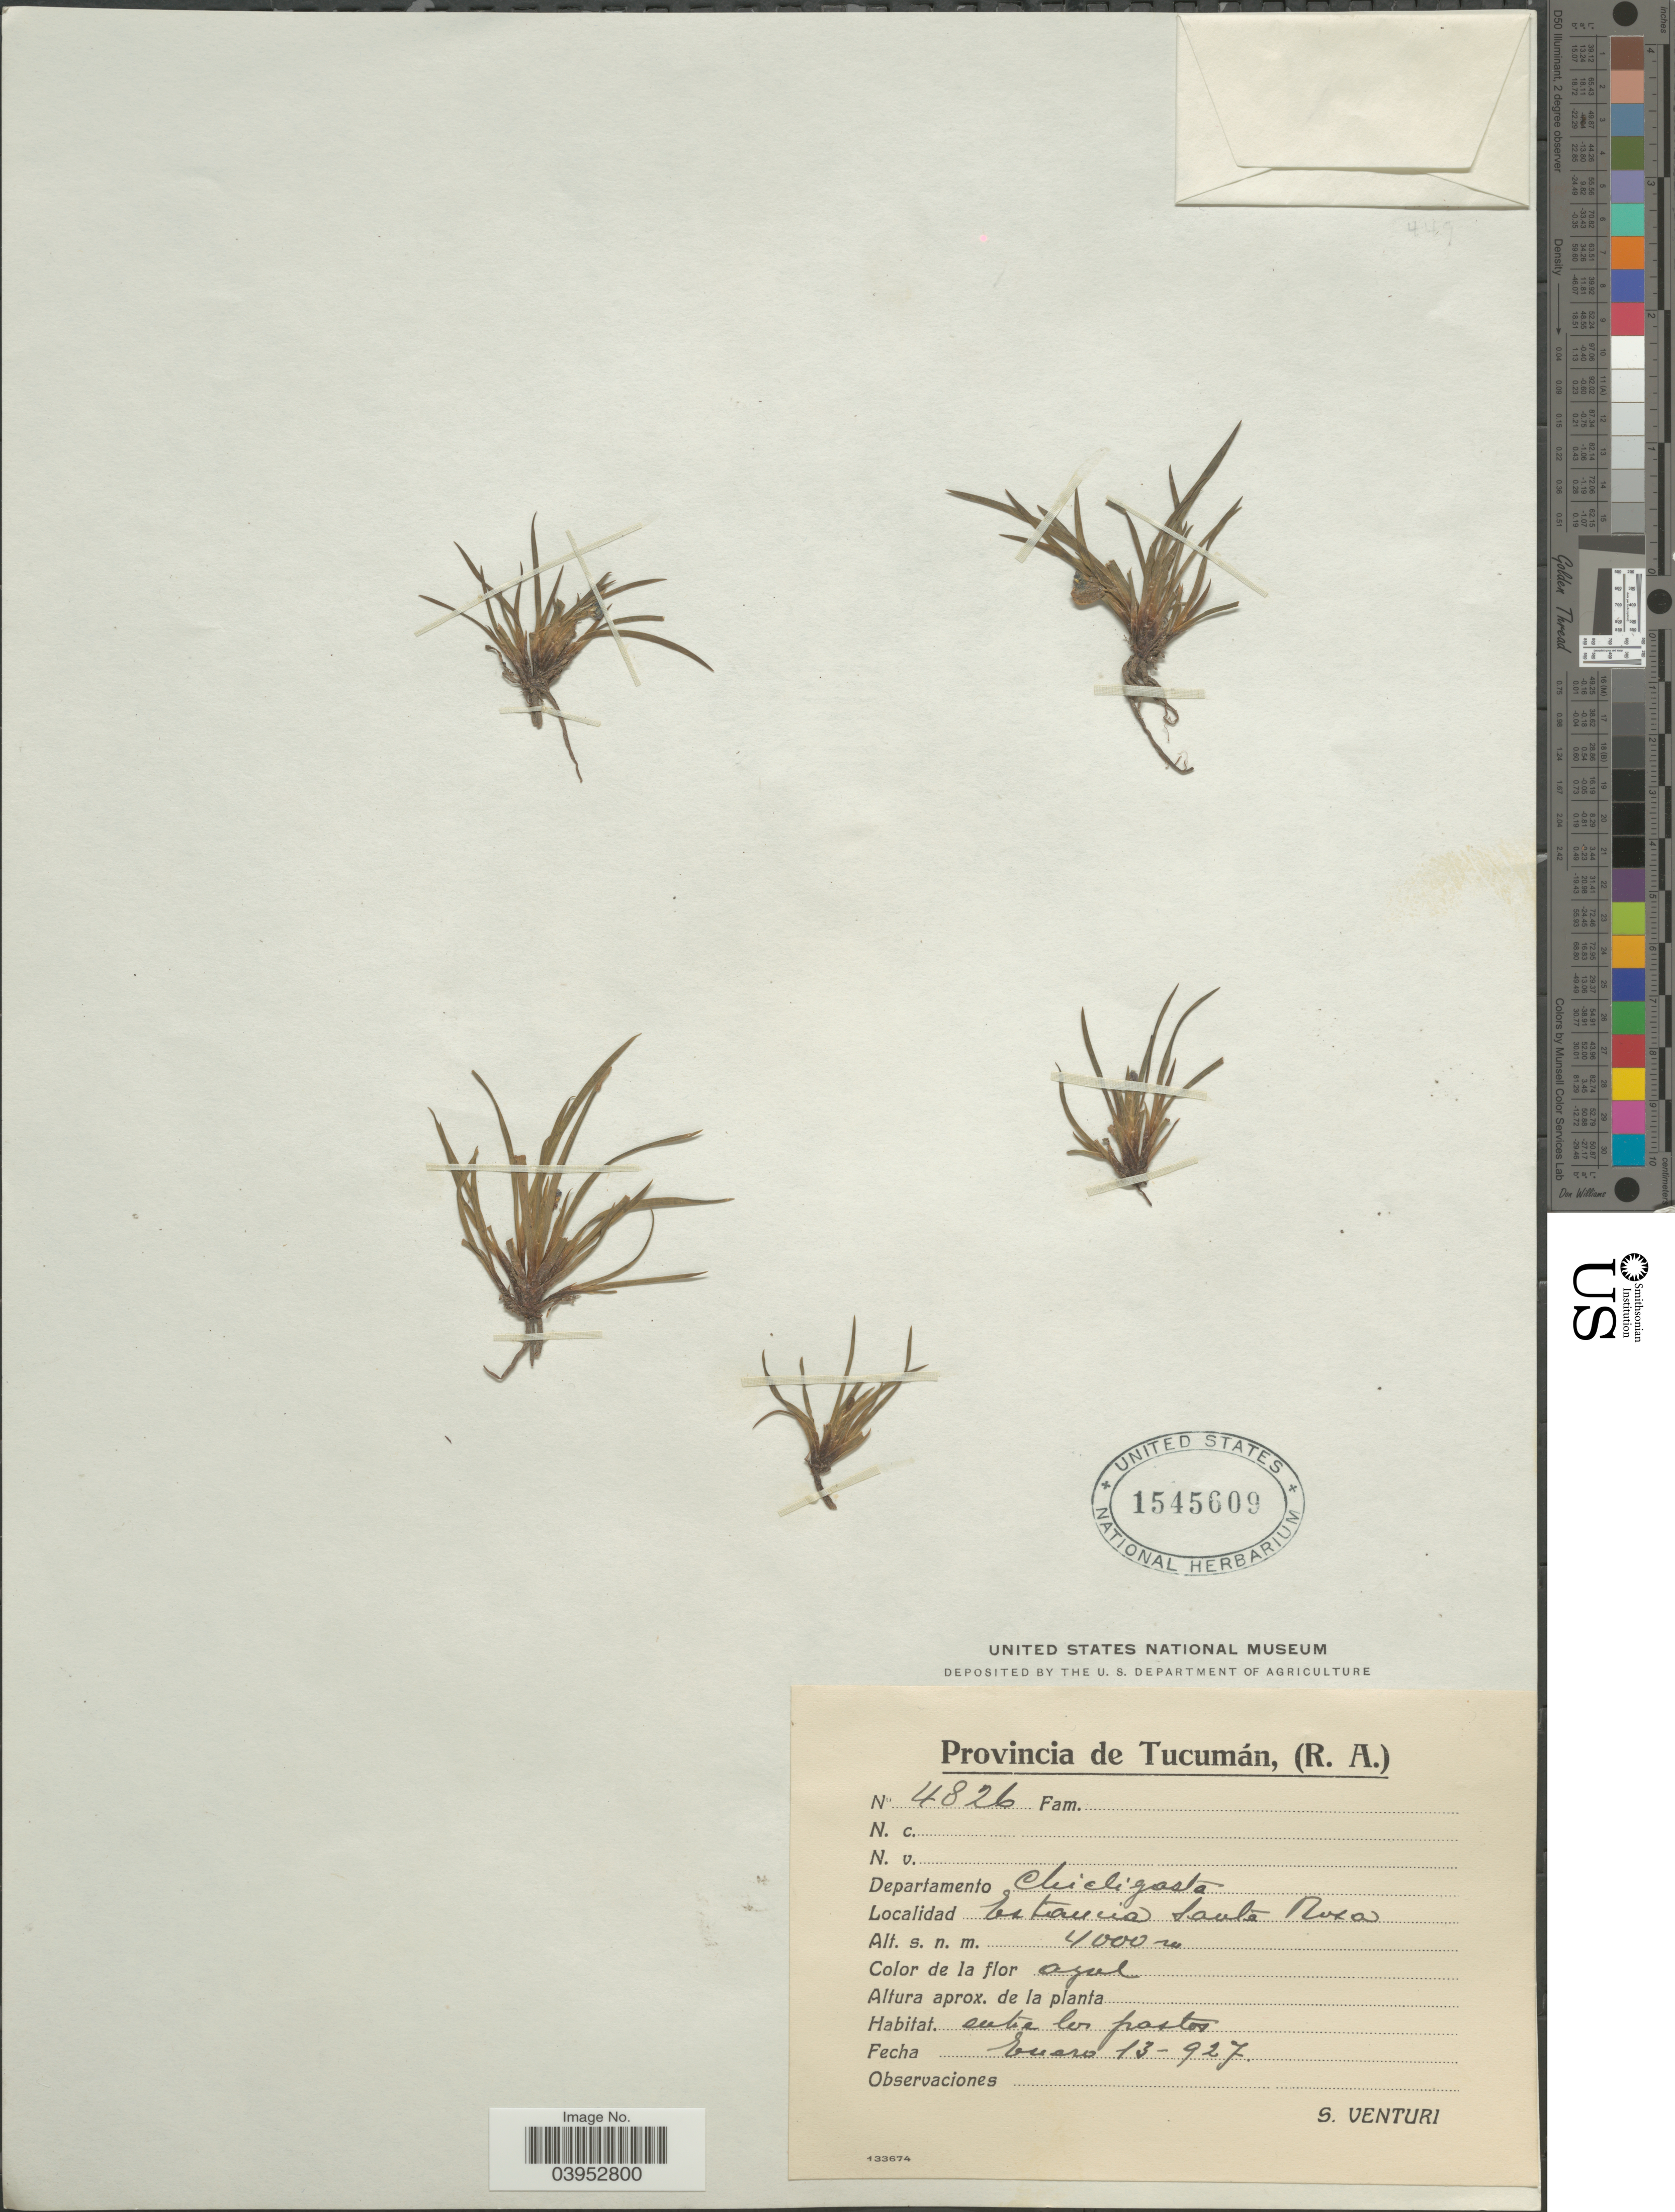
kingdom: Plantae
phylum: Tracheophyta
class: Liliopsida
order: Asparagales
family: Iridaceae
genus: Sisyrinchium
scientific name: Sisyrinchium sp.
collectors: S. Venturi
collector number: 4826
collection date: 1927-01-13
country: Argentina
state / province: Tucuman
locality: Departamento Chicligasta. Estancia Santa Rosa.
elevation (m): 4000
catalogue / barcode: US 1545609